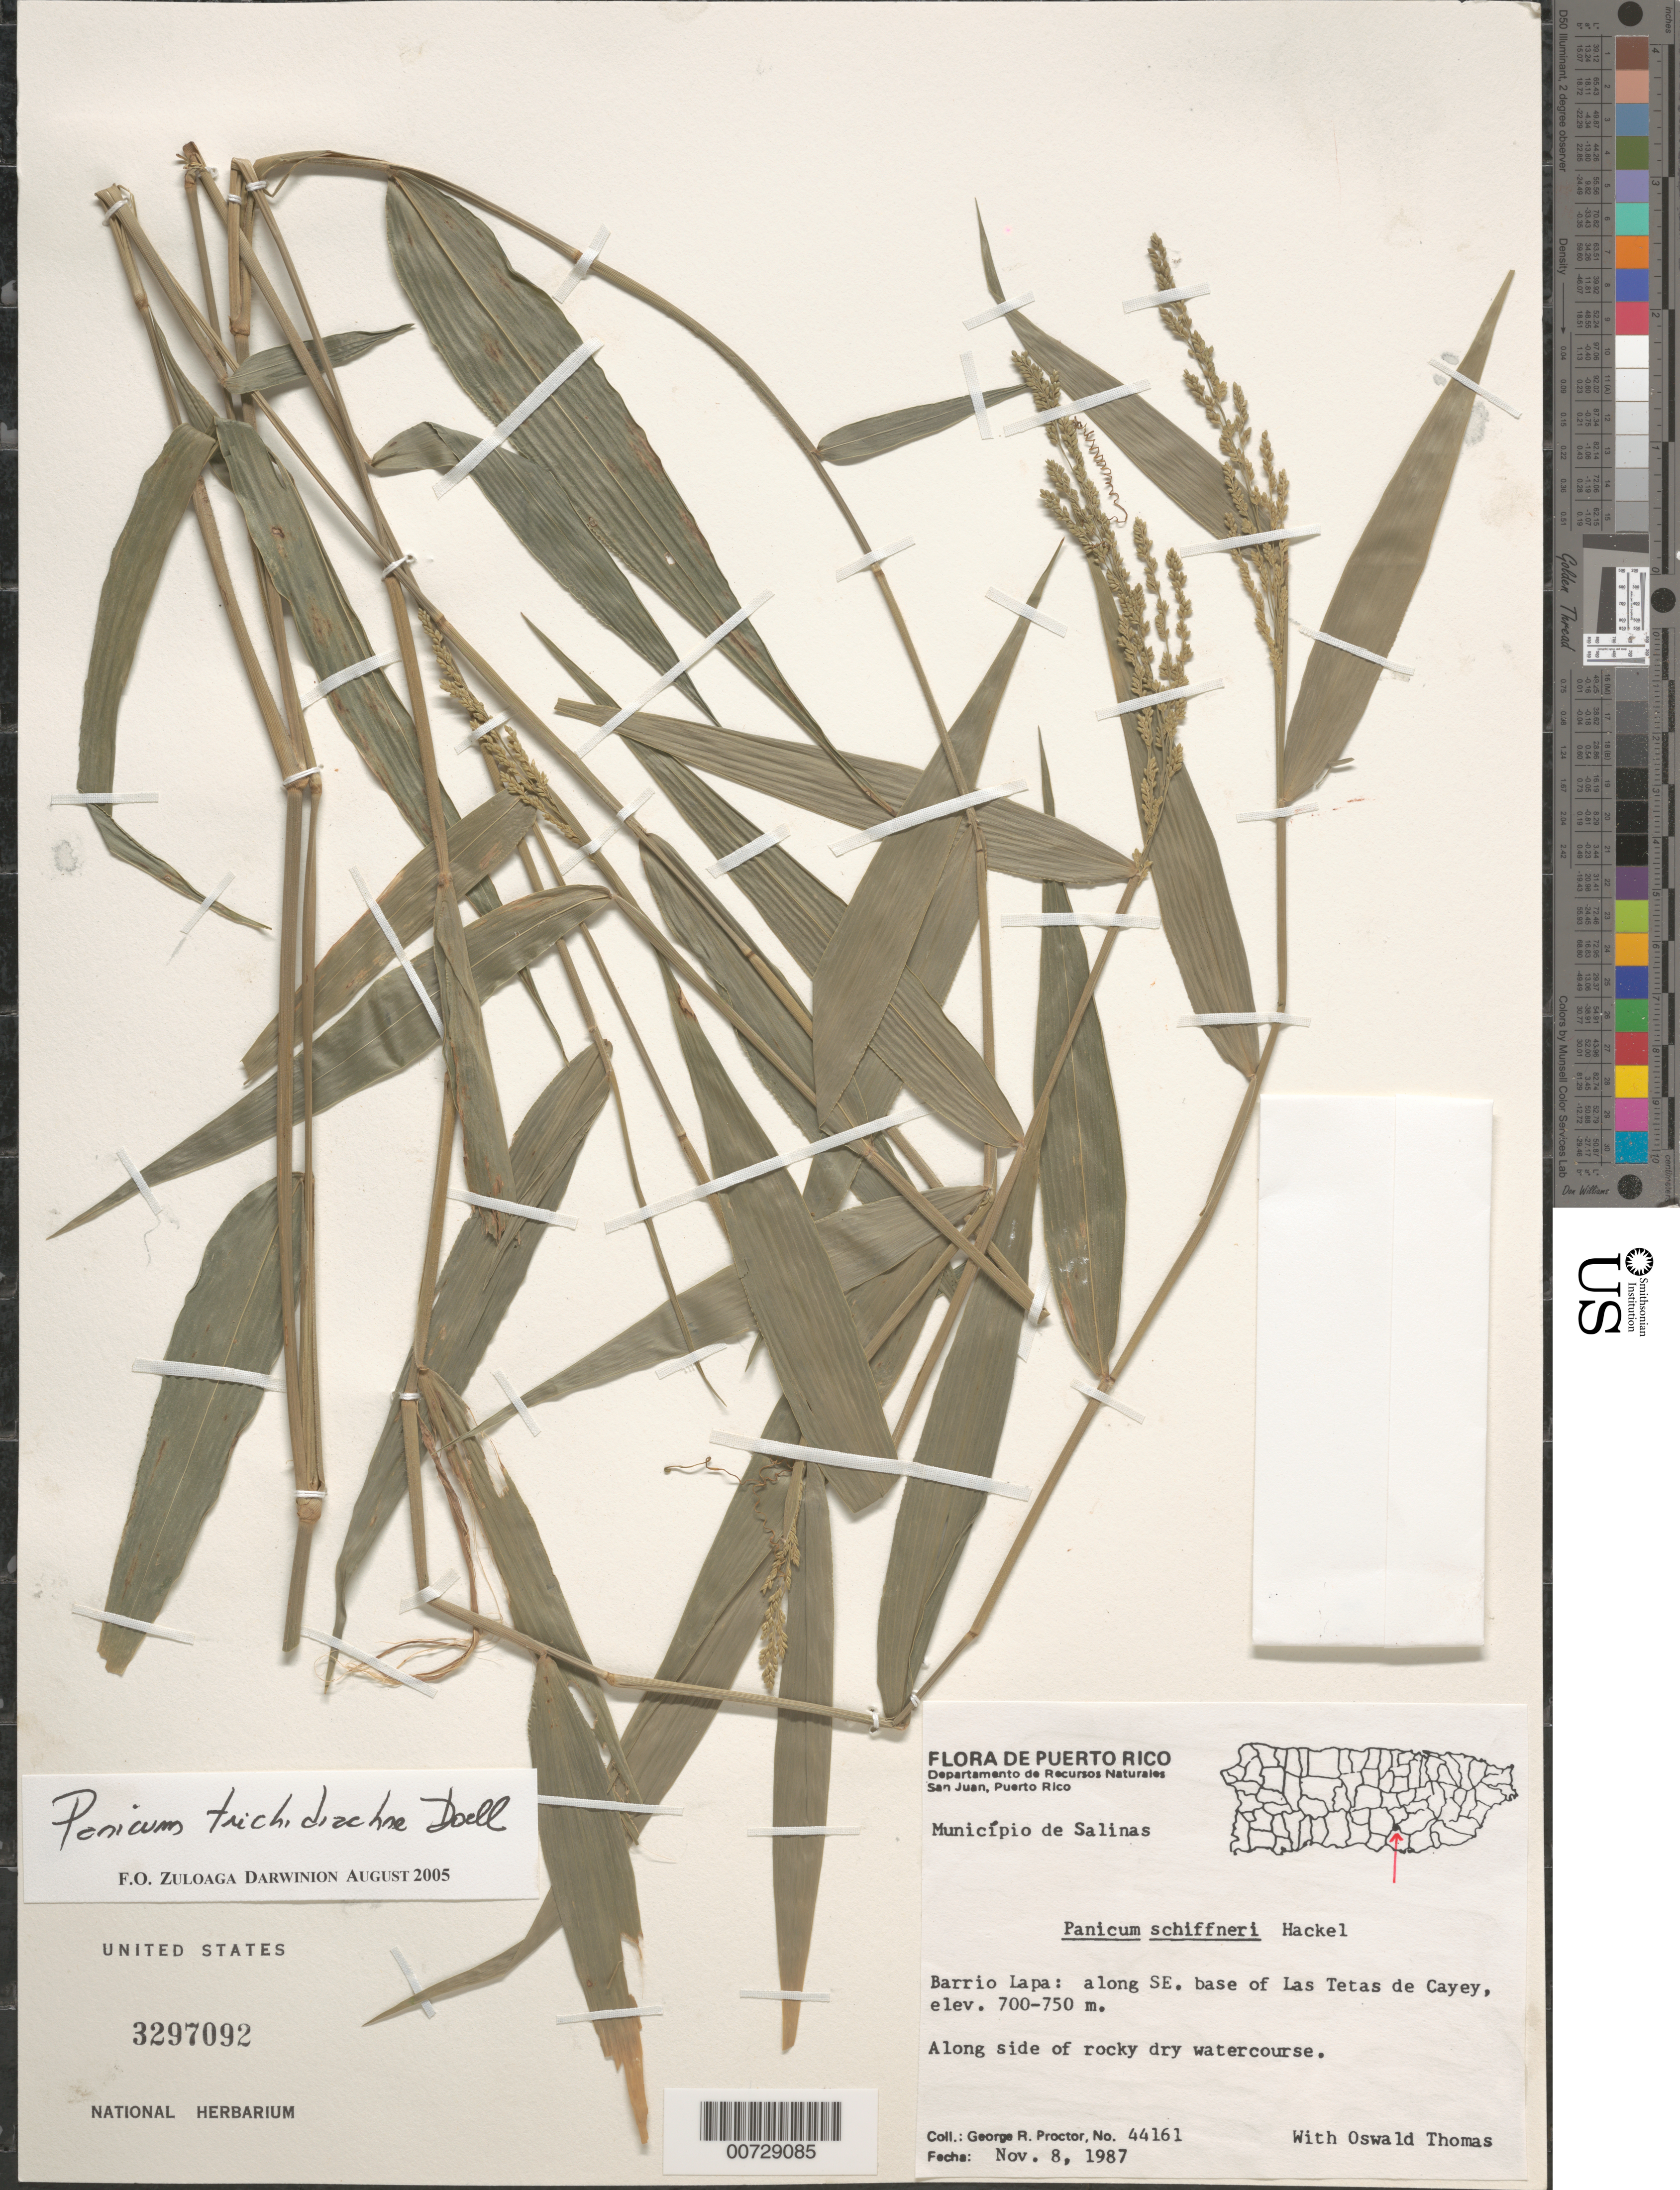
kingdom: Plantae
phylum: Tracheophyta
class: Liliopsida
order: Poales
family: Poaceae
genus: Panicum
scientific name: Panicum trichidiachne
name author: Döll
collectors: G. R. Proctor & O. Thomas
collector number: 44161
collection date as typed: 08 Nov 1987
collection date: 1987-11-08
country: Puerto Rico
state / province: Salinas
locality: Mun. Salinas; Barrio Lapa, along SE base of Las Tetas de Cayey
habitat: along side of rocky dry watercourse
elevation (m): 700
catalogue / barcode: US 3297092